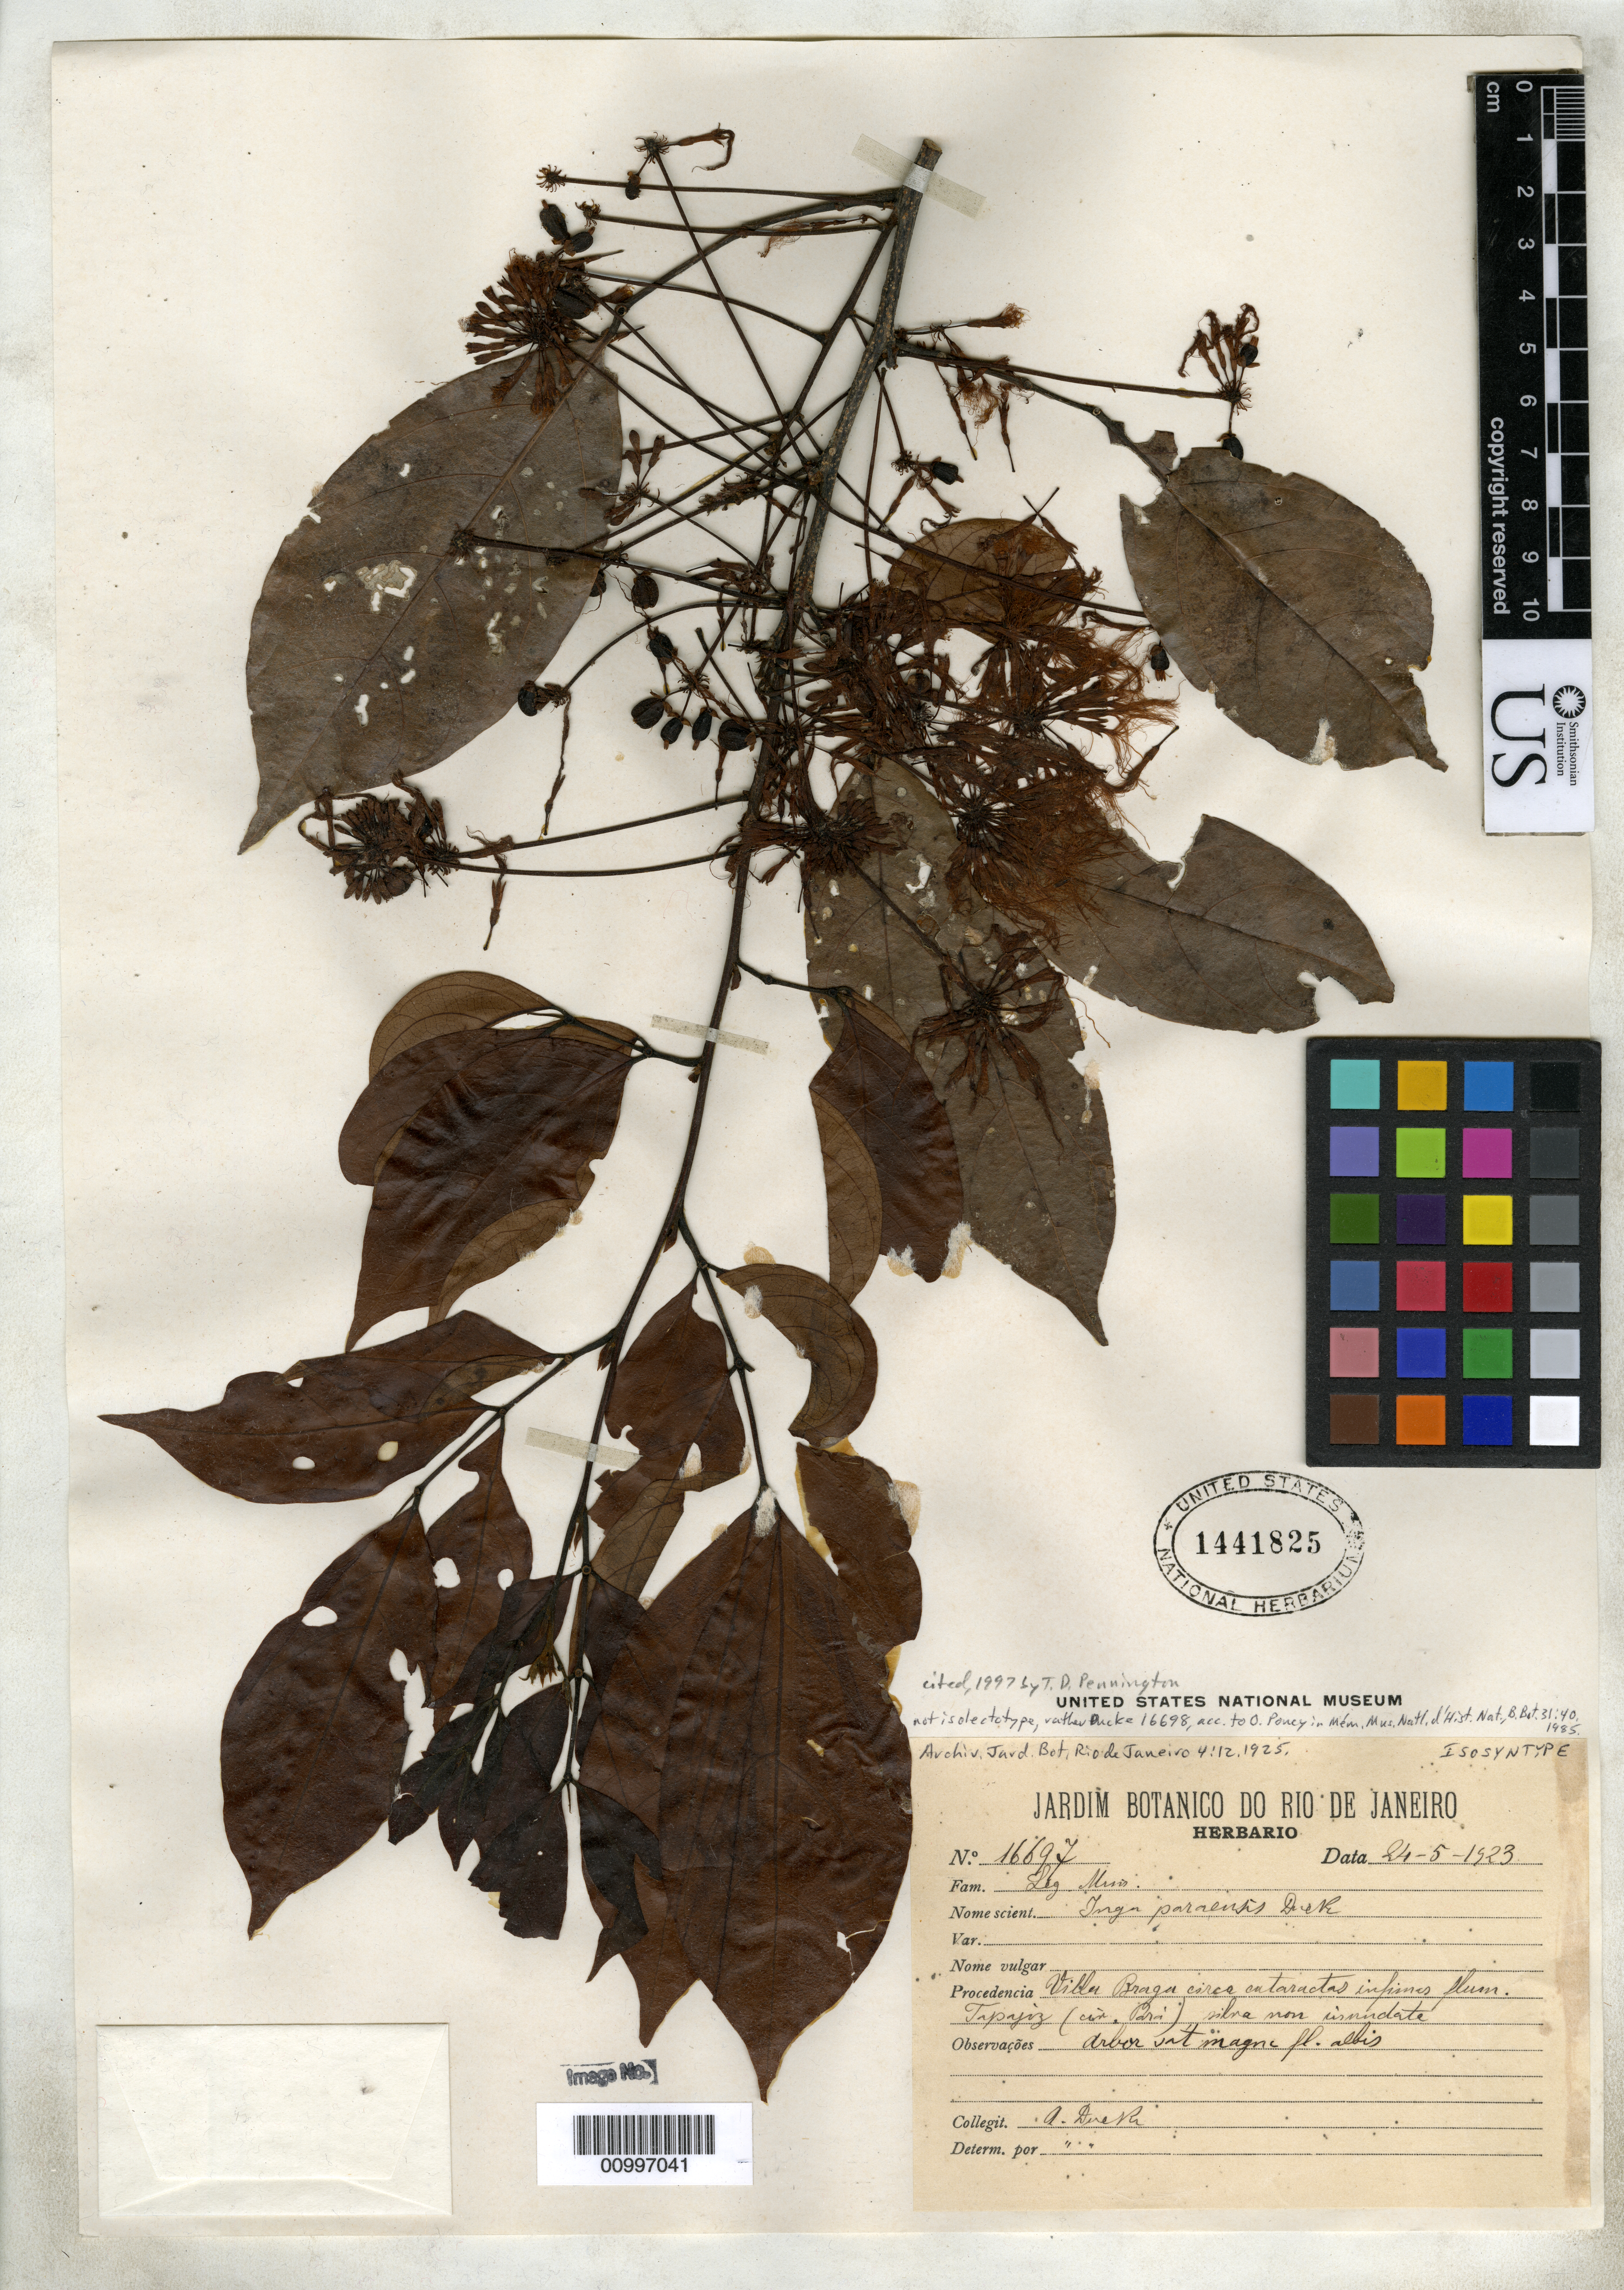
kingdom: Plantae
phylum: Tracheophyta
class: Magnoliopsida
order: Fabales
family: Fabaceae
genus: Inga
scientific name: Inga paraensis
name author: Ducke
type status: Isosyntype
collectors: A. Ducke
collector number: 16697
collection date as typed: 24 May 1923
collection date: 1923-05-24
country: Brazil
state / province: Pará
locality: Villa Braga circa catatactas infinas flum. Tapajiz.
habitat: Silva non inundata.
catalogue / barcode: US 1441825